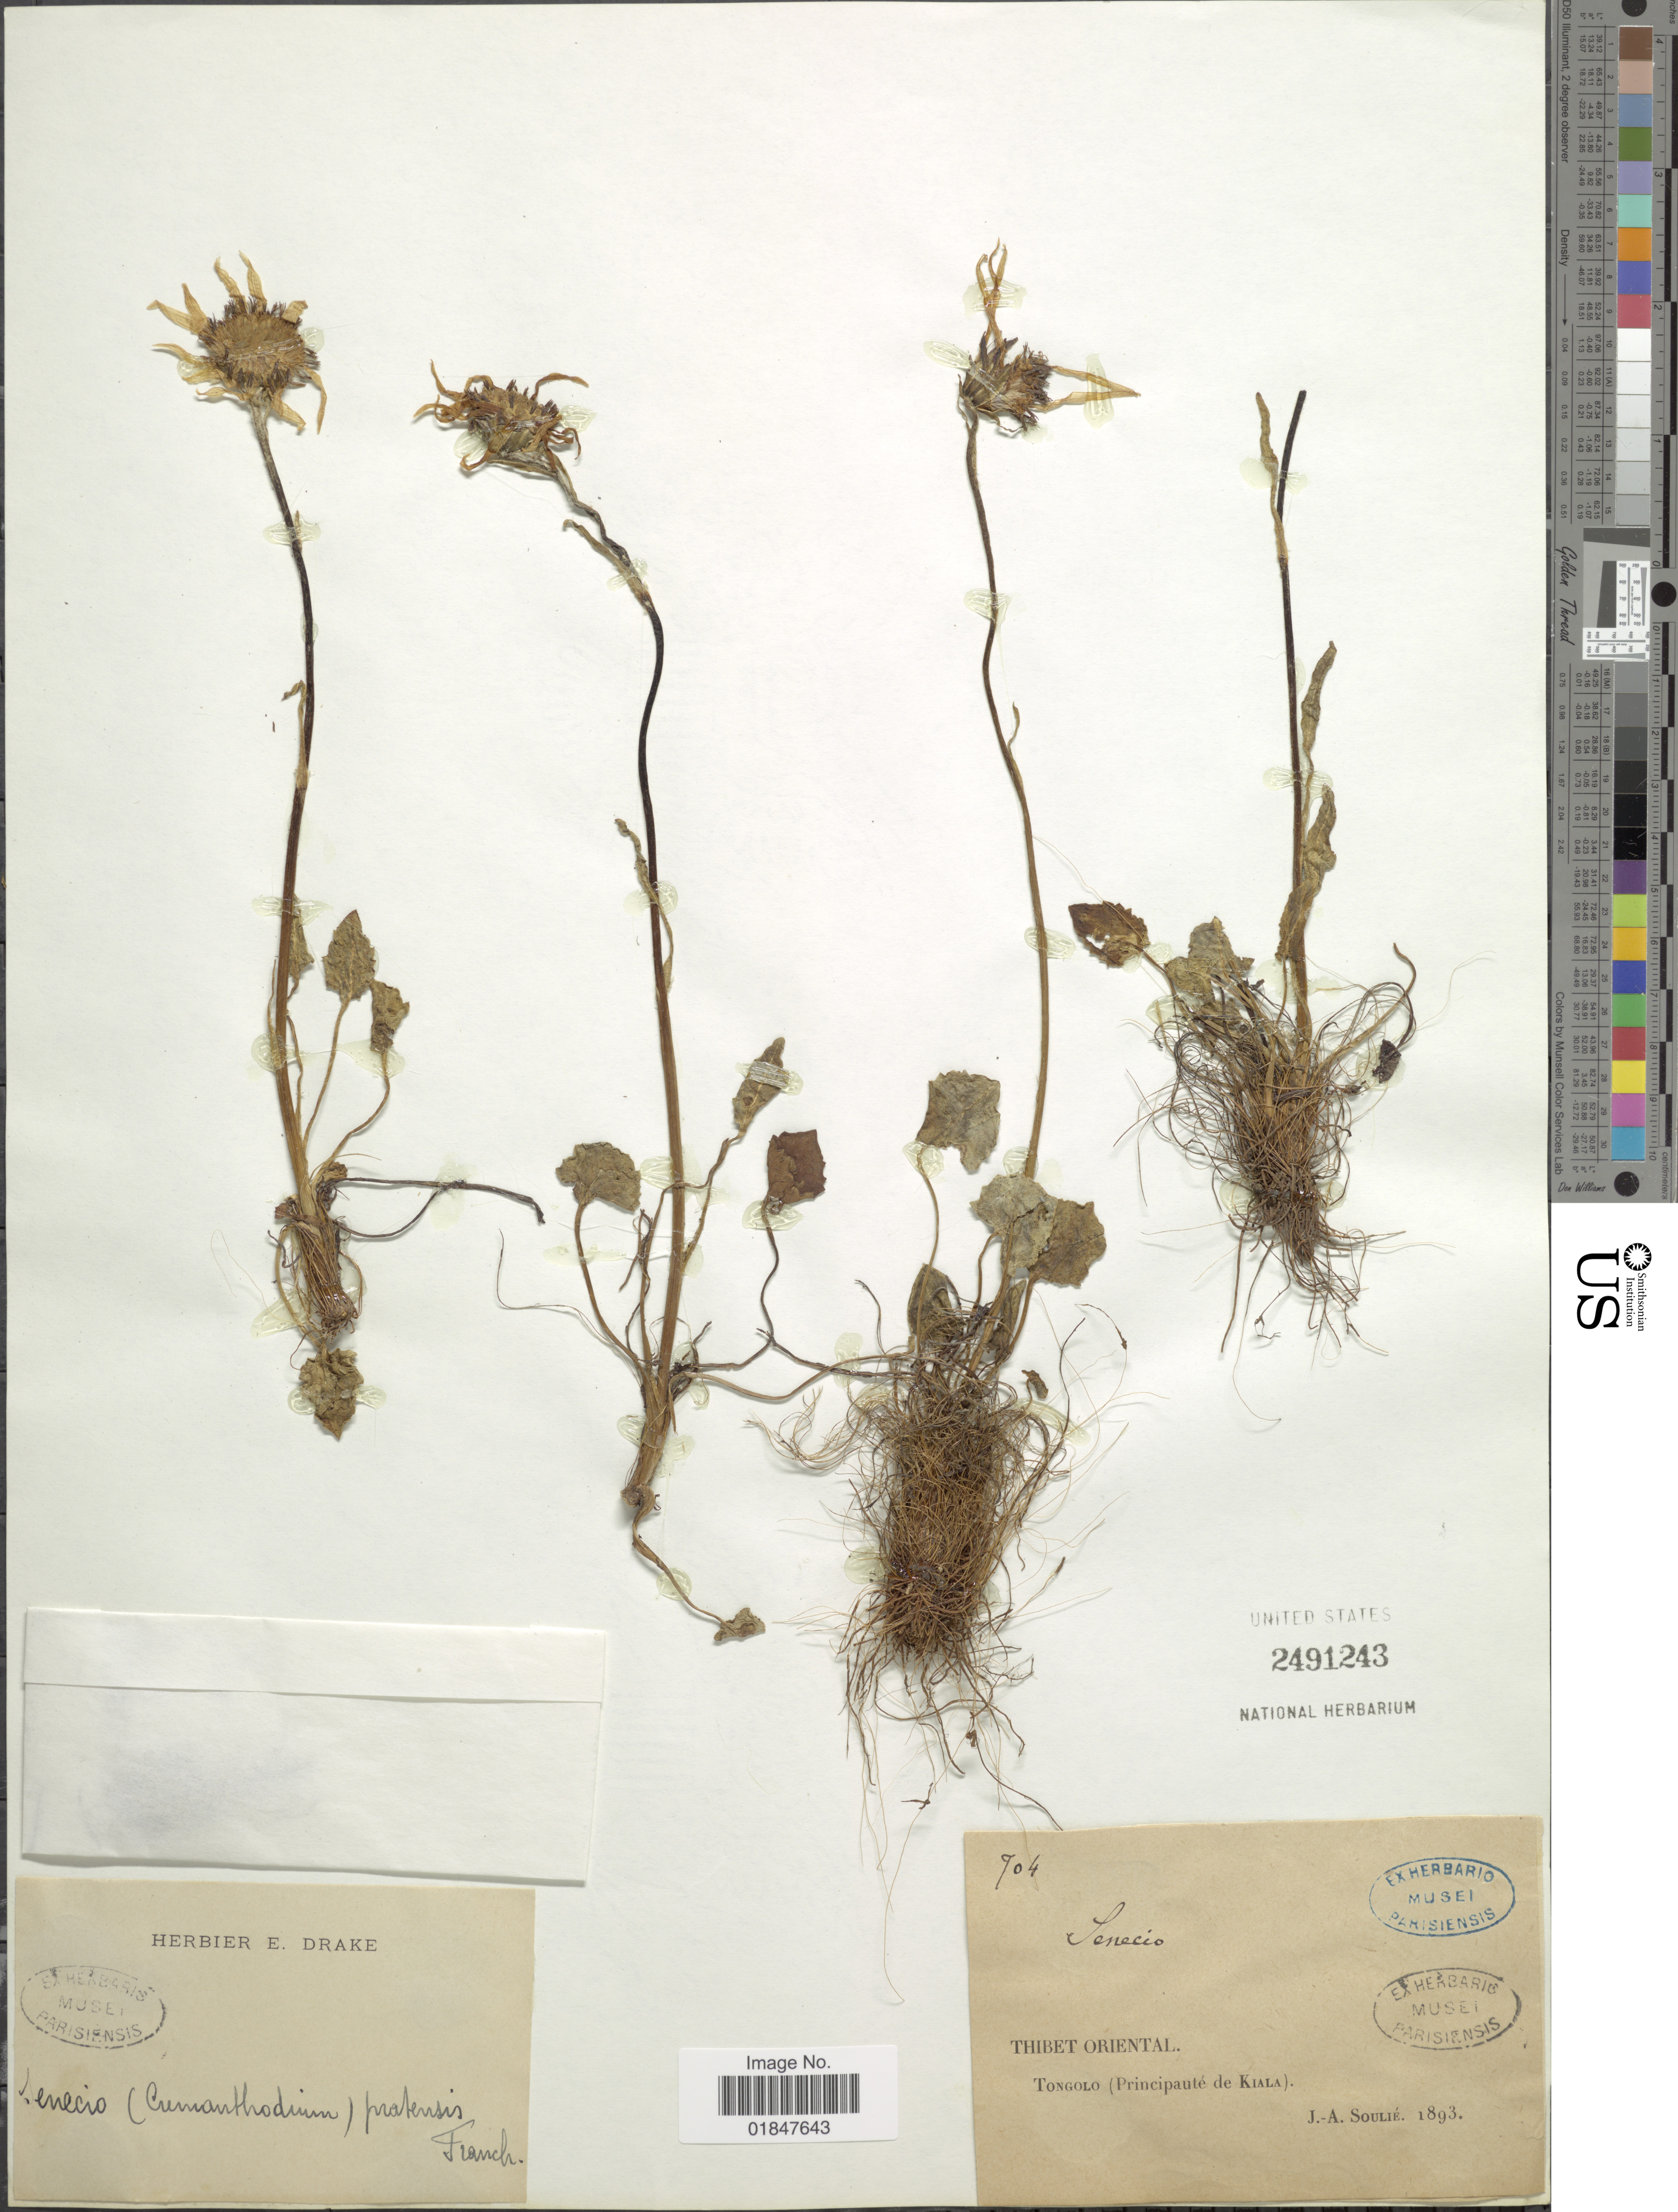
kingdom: Plantae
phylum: Tracheophyta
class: Magnoliopsida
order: Asterales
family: Asteraceae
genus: Cremanthodium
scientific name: Cremanthodium sp.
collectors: J. Soulié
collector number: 704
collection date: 1893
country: China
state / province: Xizang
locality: Thibet Oriental, Tongolo (Principaute de Kiala)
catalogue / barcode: US 2491243